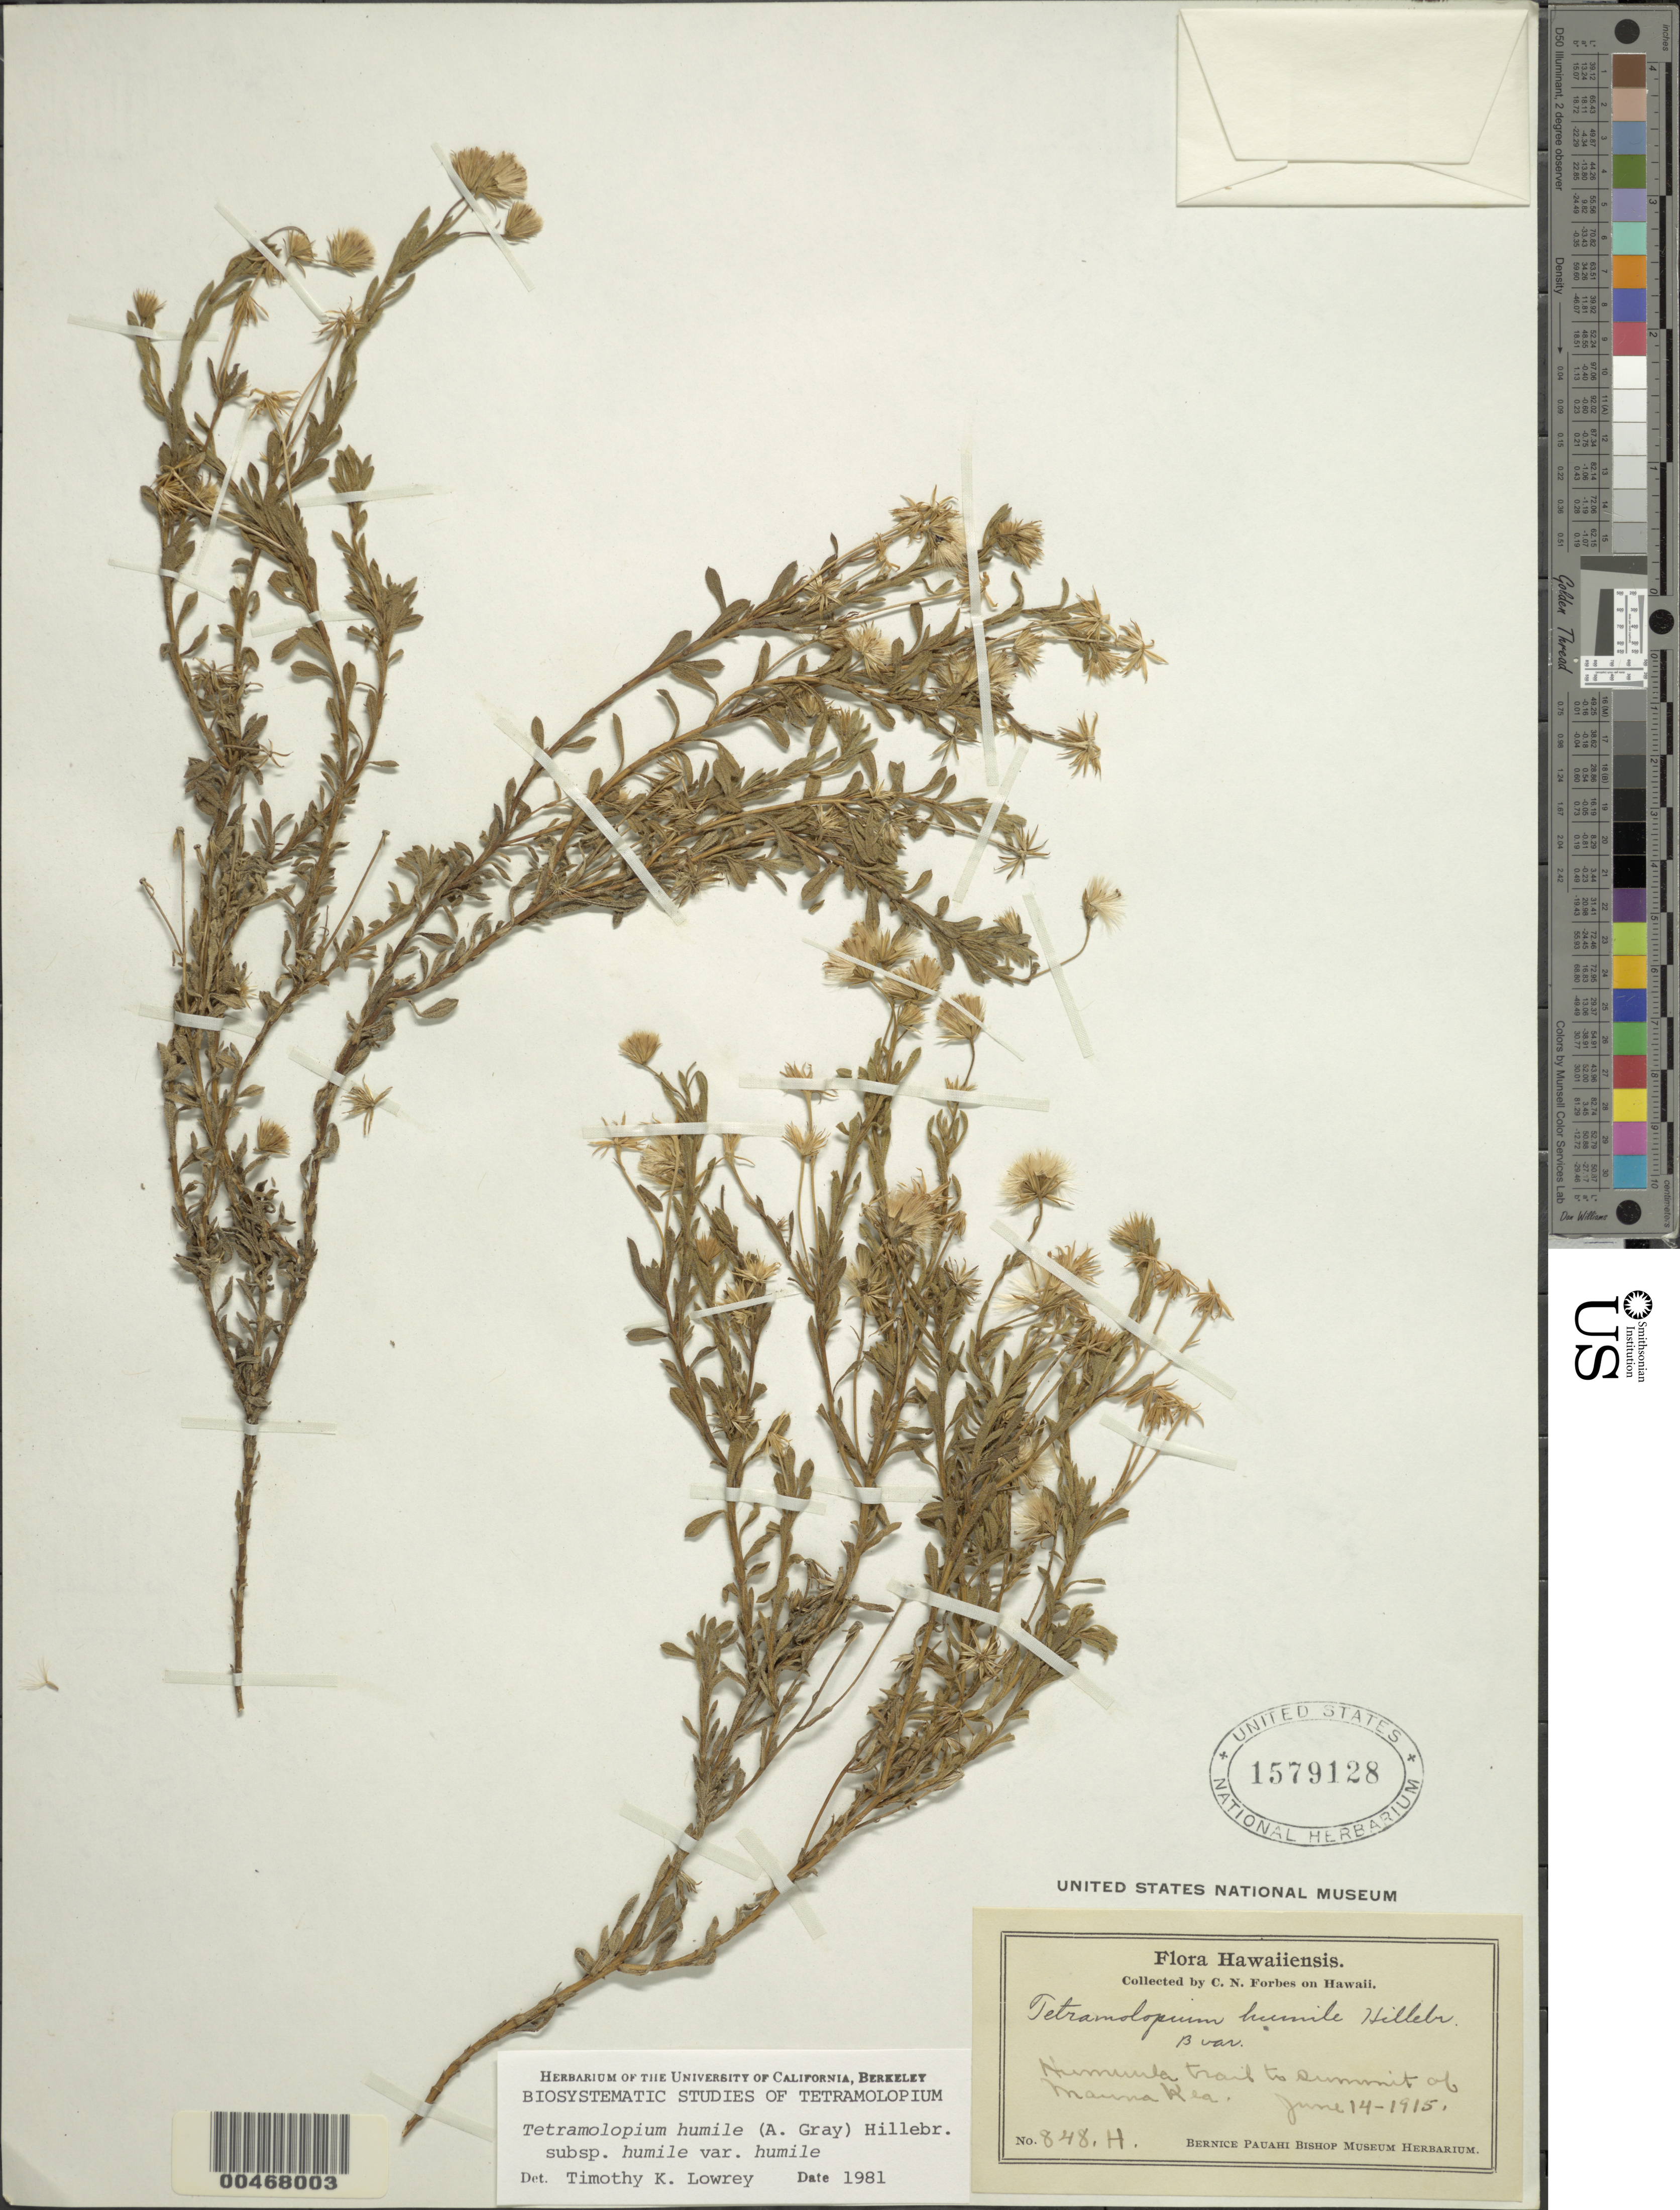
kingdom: Plantae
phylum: Tracheophyta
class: Magnoliopsida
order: Asterales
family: Asteraceae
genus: Tetramolopium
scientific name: Tetramolopium humile subsp. humile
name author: (A. Gray) Hillebr.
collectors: C. N. Forbes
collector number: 848.H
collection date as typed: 14 Jun 1915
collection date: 1915-06-14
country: United States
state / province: Hawaii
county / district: Hawaii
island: Hawaii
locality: Humuula trail to summit of Mauna Kea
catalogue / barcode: US 1579128